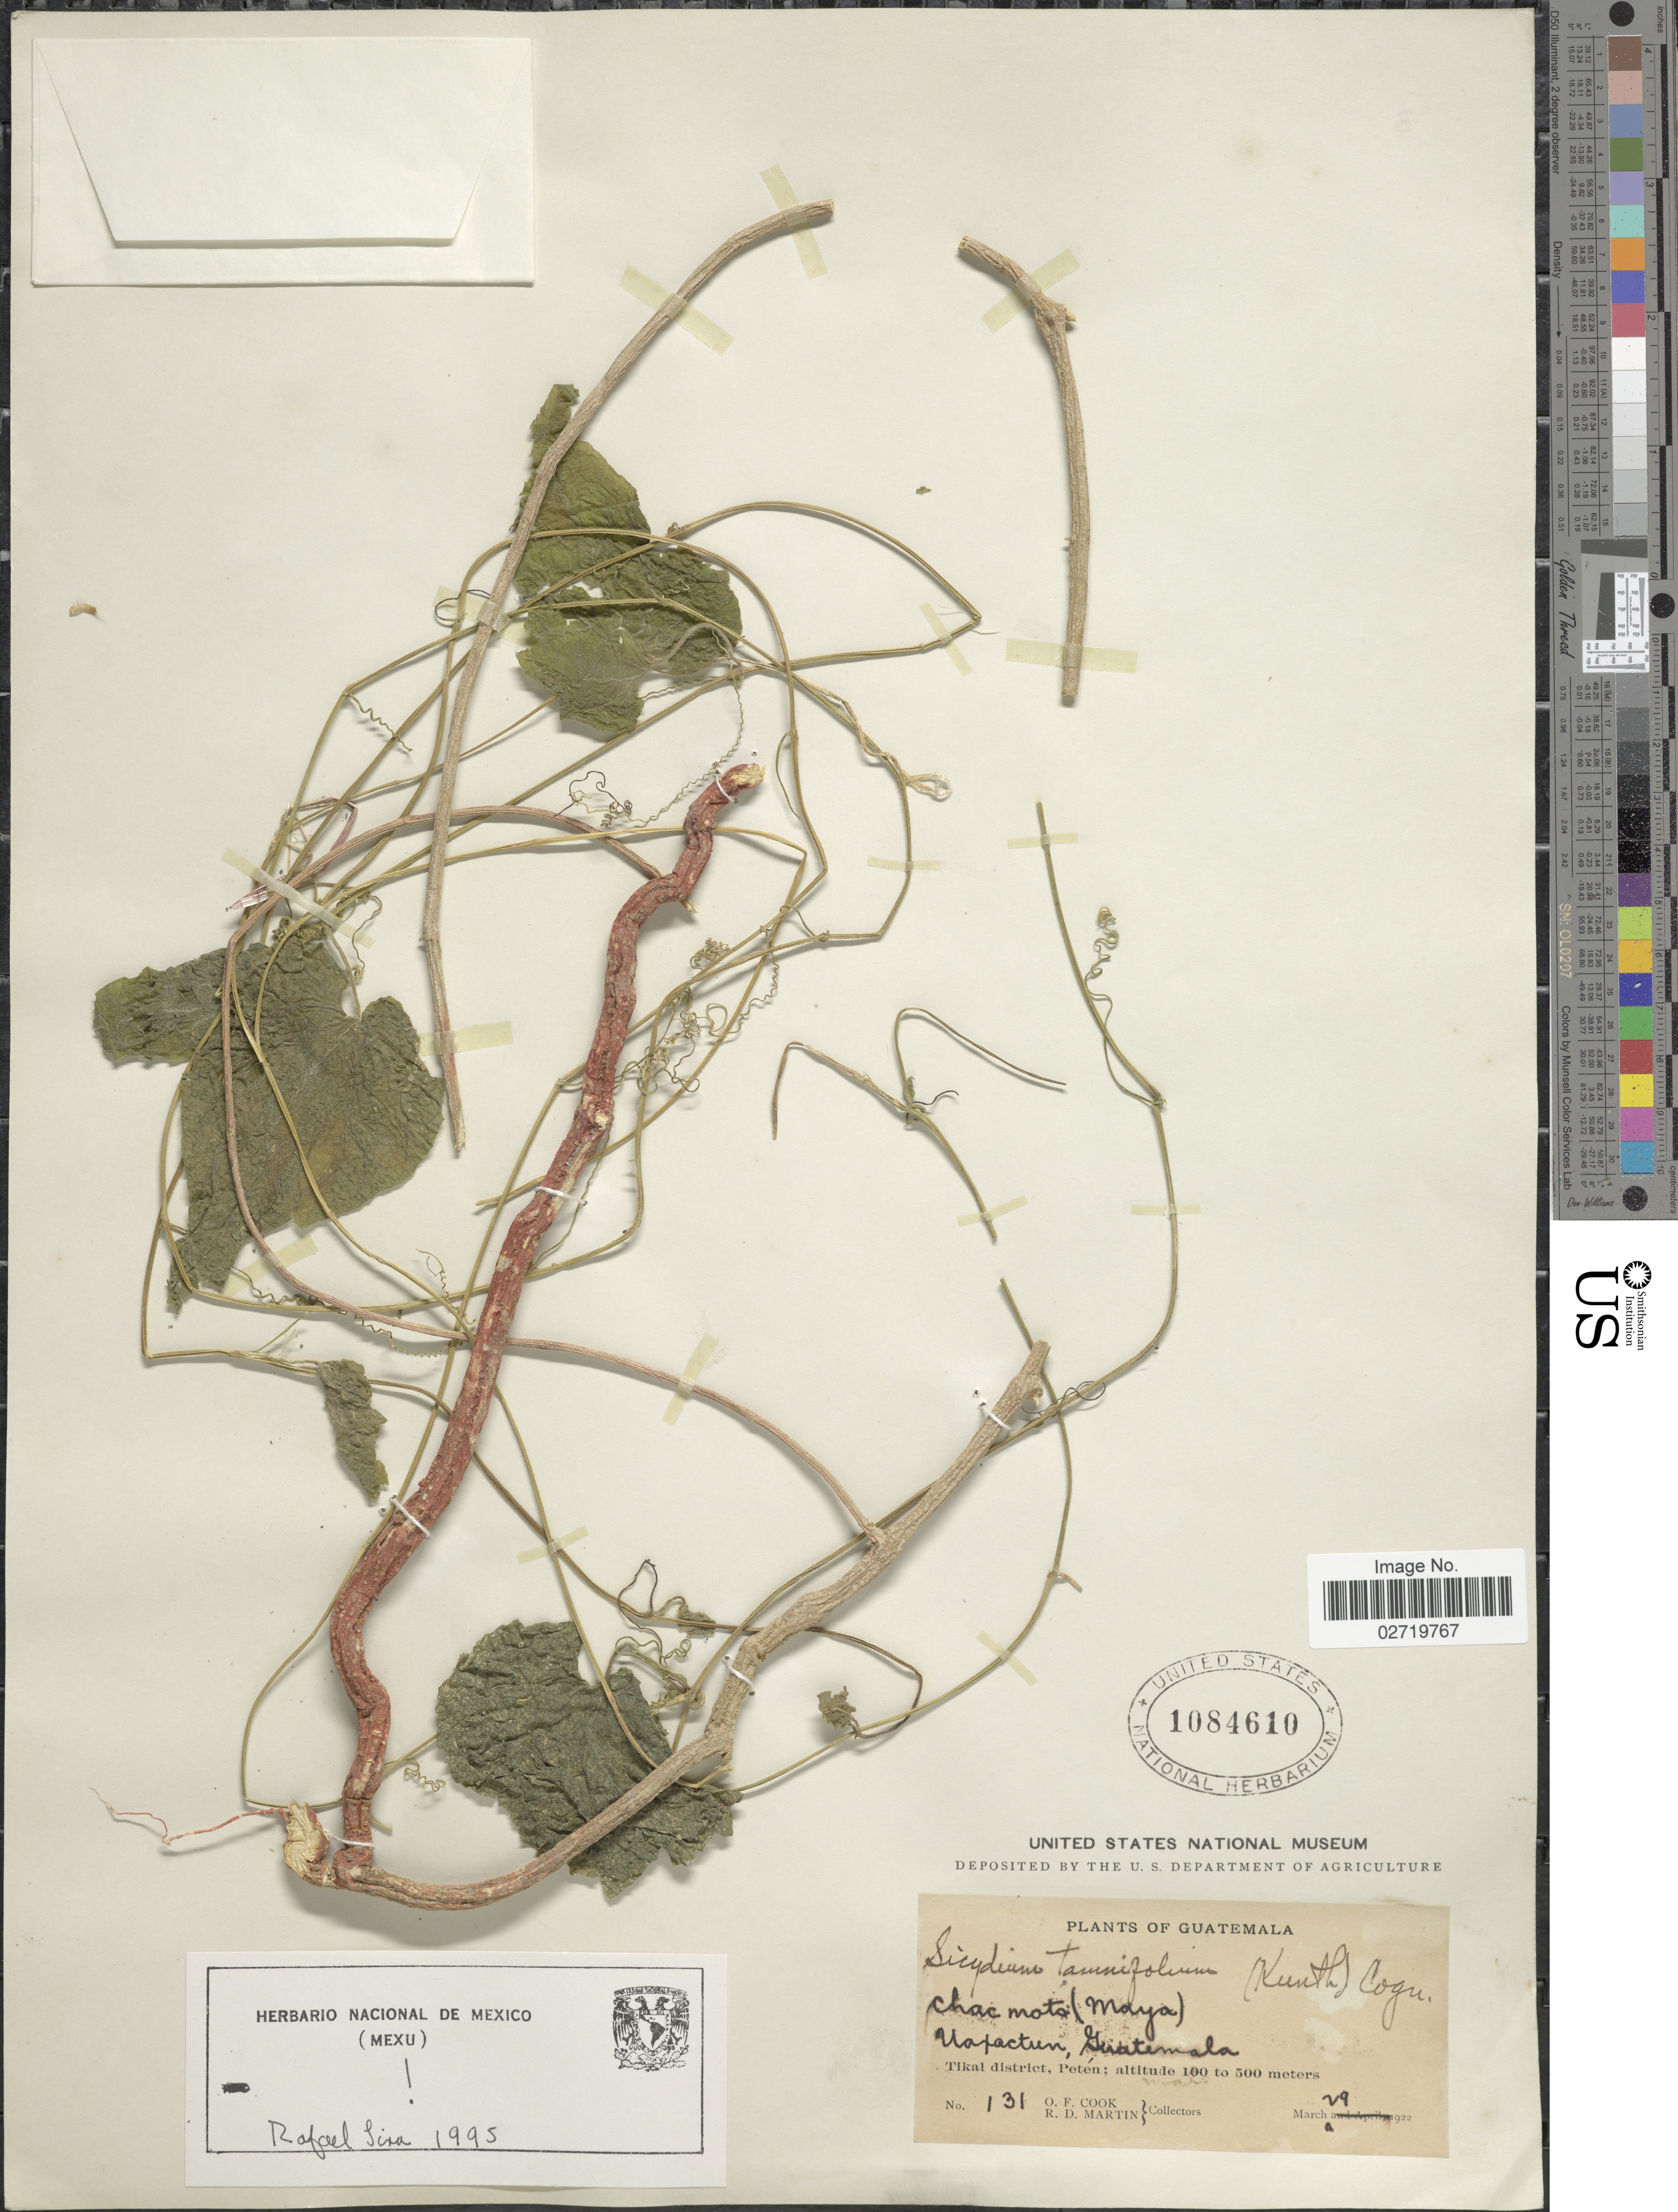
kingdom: Plantae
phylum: Tracheophyta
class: Magnoliopsida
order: Cucurbitales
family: Cucurbitaceae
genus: Sicydium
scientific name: Sicydium tamnifolium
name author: (Kunth) Cogn.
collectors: O. F. Cook & R. D. Martin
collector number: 131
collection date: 1922-03-29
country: Guatemala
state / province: El Petén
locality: Uaxactun. Tikal district, Petén.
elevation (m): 100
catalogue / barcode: US 1084610